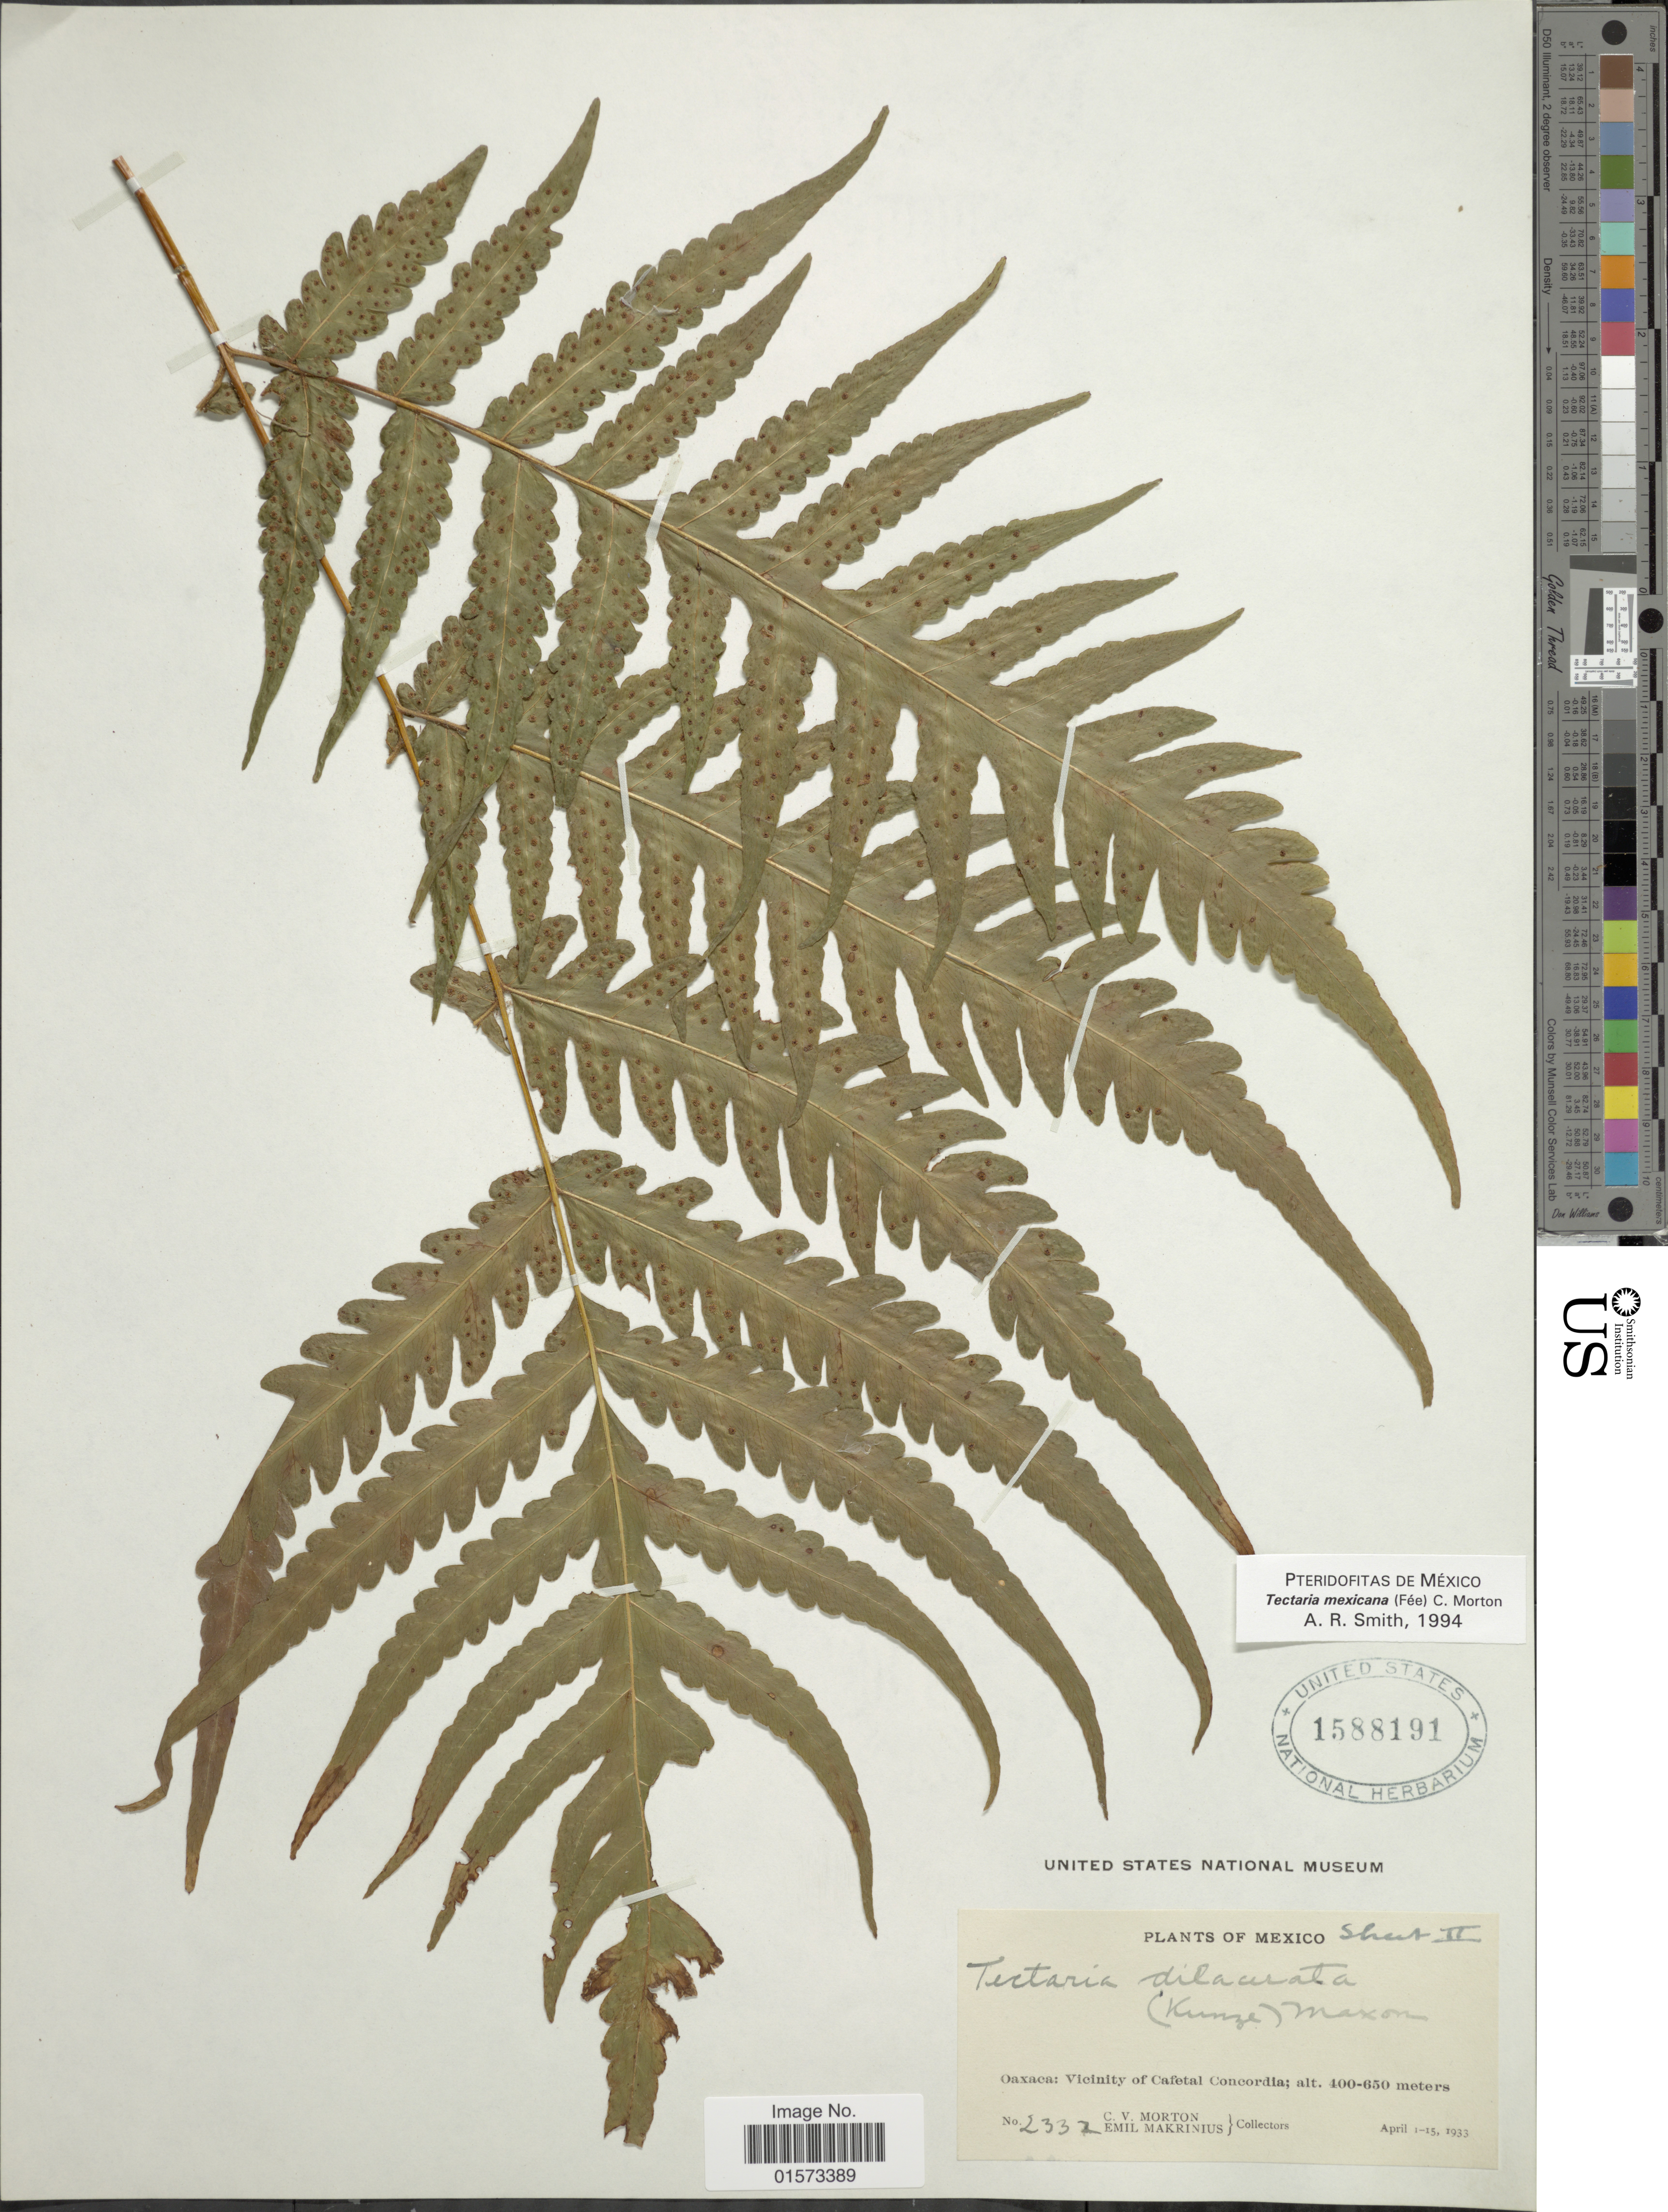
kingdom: Plantae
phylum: Tracheophyta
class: Polypodiopsida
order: Polypodiales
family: Tectariaceae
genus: Tectaria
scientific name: Tectaria mexicana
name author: (Fée) C.V. Morton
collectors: C. V. Morton & E. Makrinius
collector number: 2332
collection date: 1933-04-01/1933-04-15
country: Mexico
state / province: Oaxaca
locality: Vicinity of Cafetal Concordia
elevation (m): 400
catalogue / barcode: US 1588191